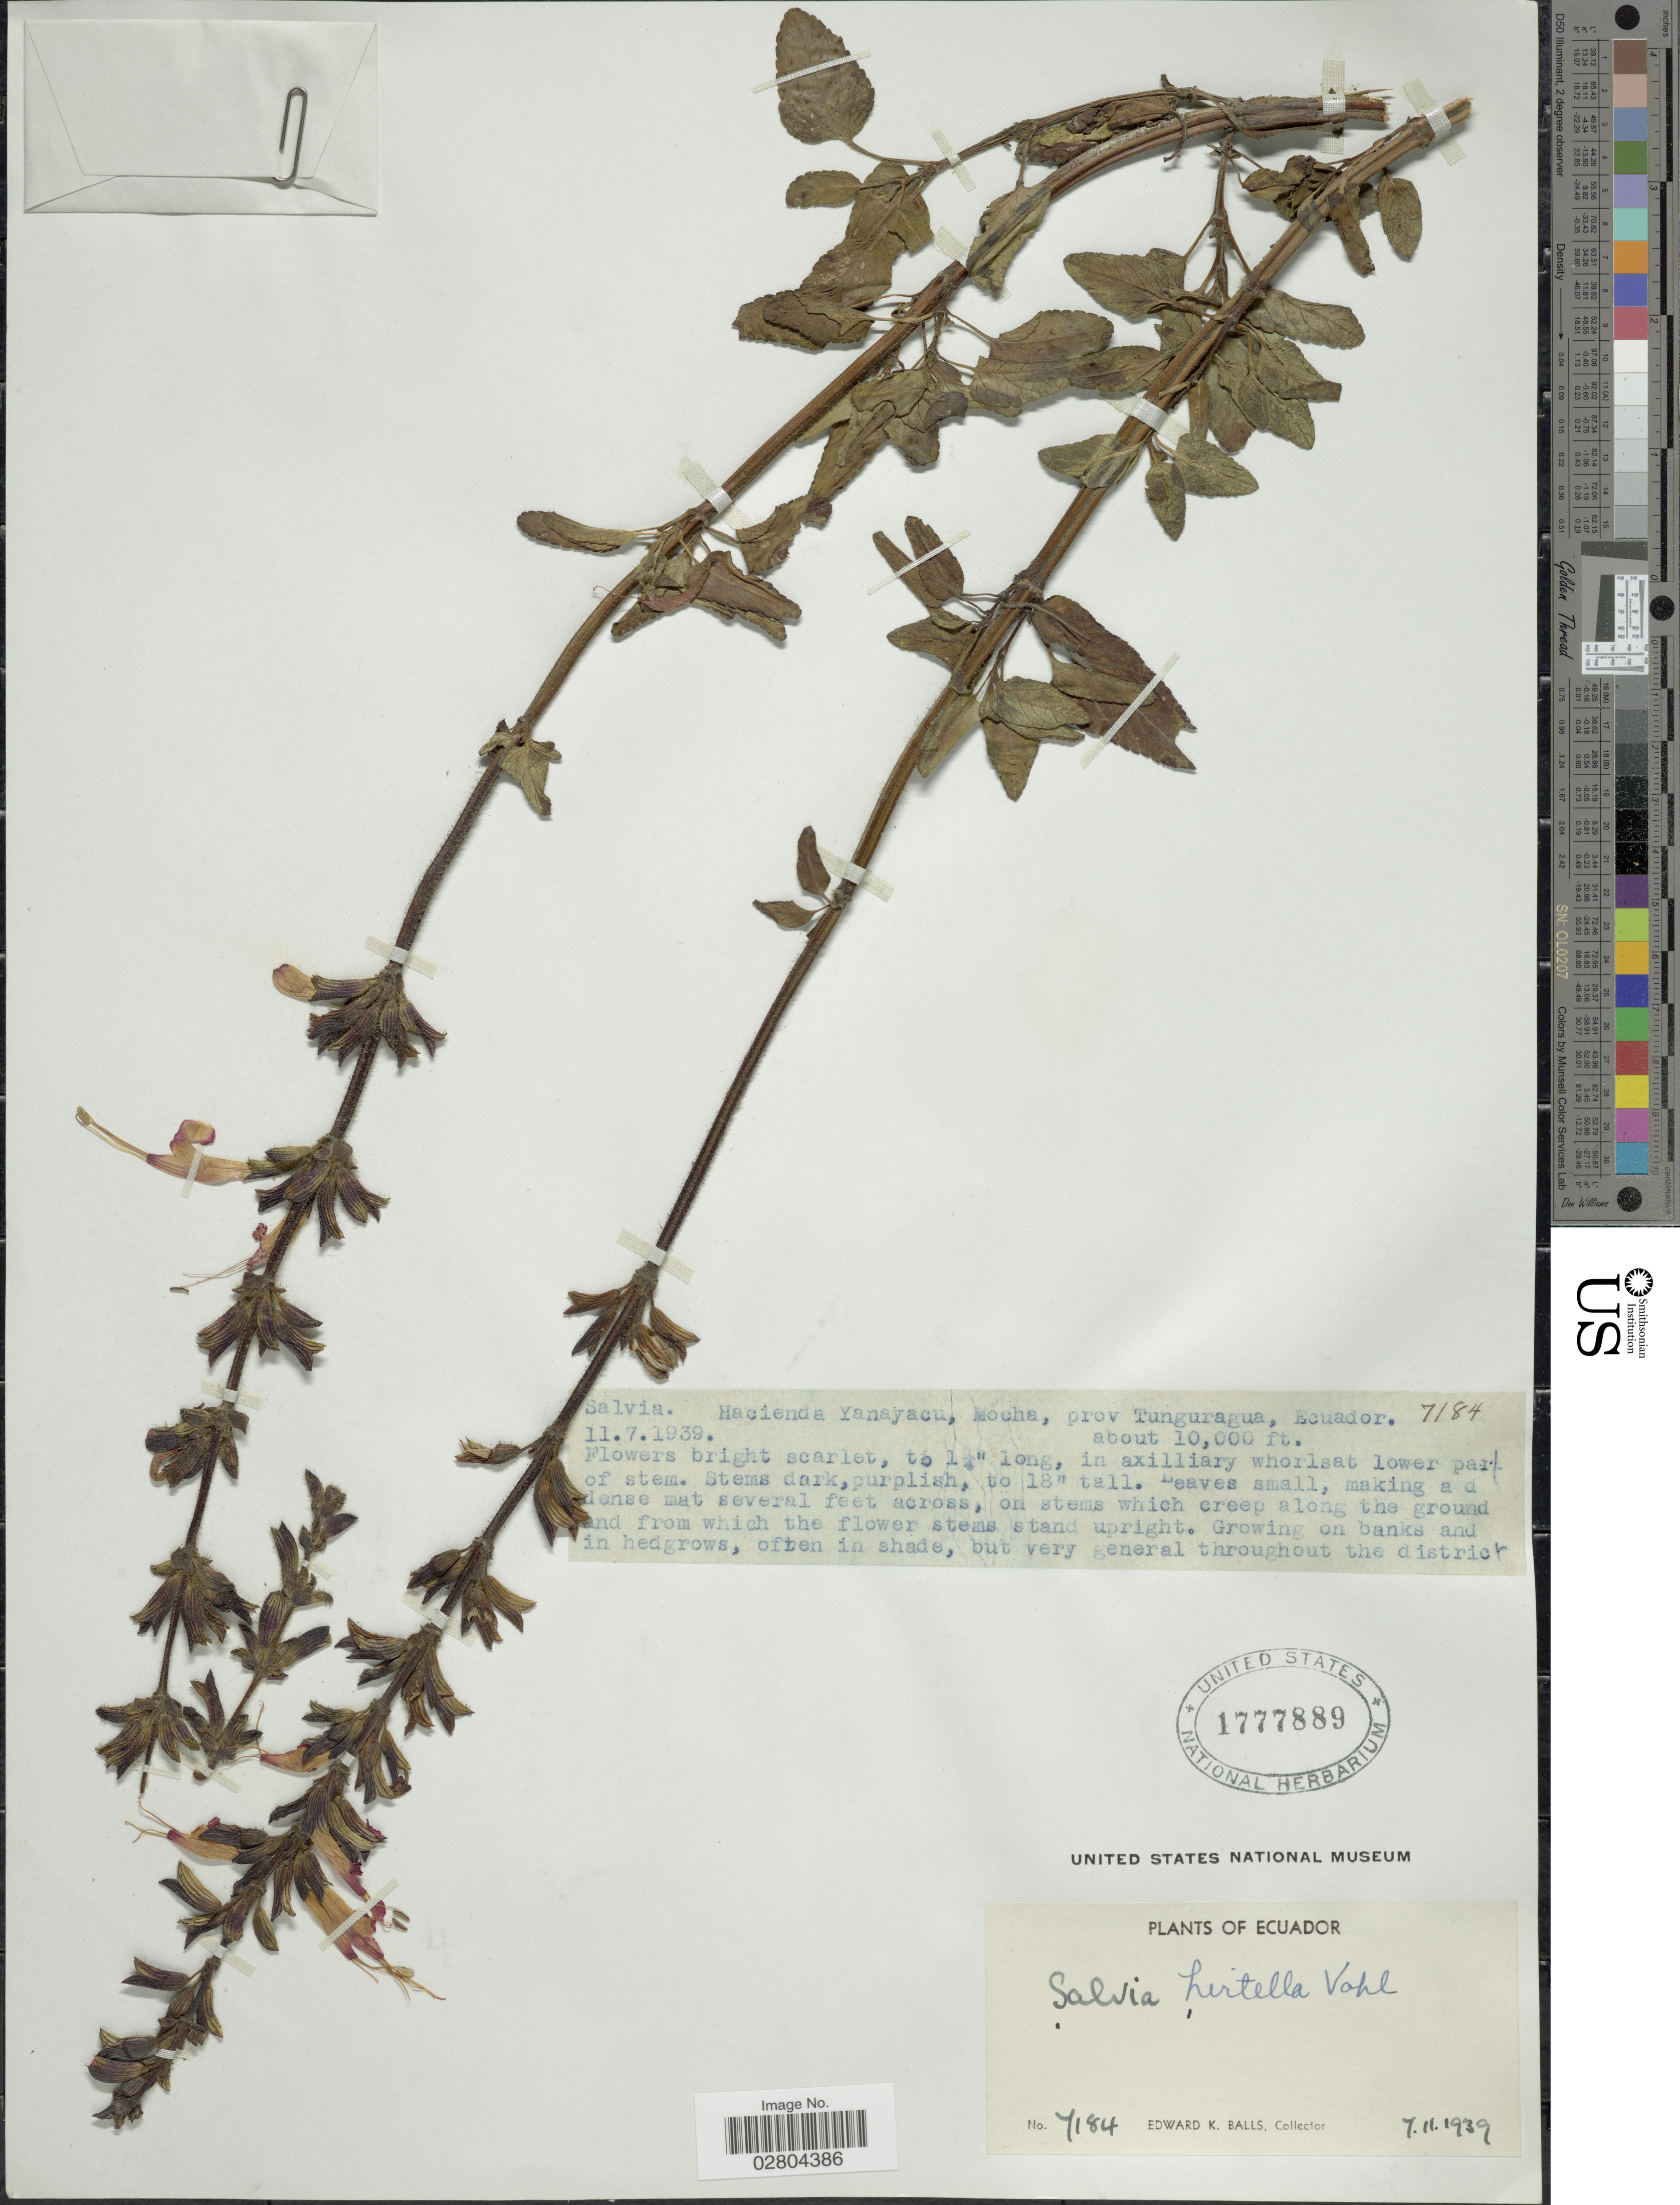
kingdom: Plantae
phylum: Tracheophyta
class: Magnoliopsida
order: Lamiales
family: Lamiaceae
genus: Salvia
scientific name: Salvia hirtella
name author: Vahl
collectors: E. K. Balls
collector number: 7184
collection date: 1939-07-11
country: Ecuador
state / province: Tungurahua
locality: Hacienda Yanayacu, Mocha, prov Tunguragua.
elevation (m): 3048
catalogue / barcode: US 1777889